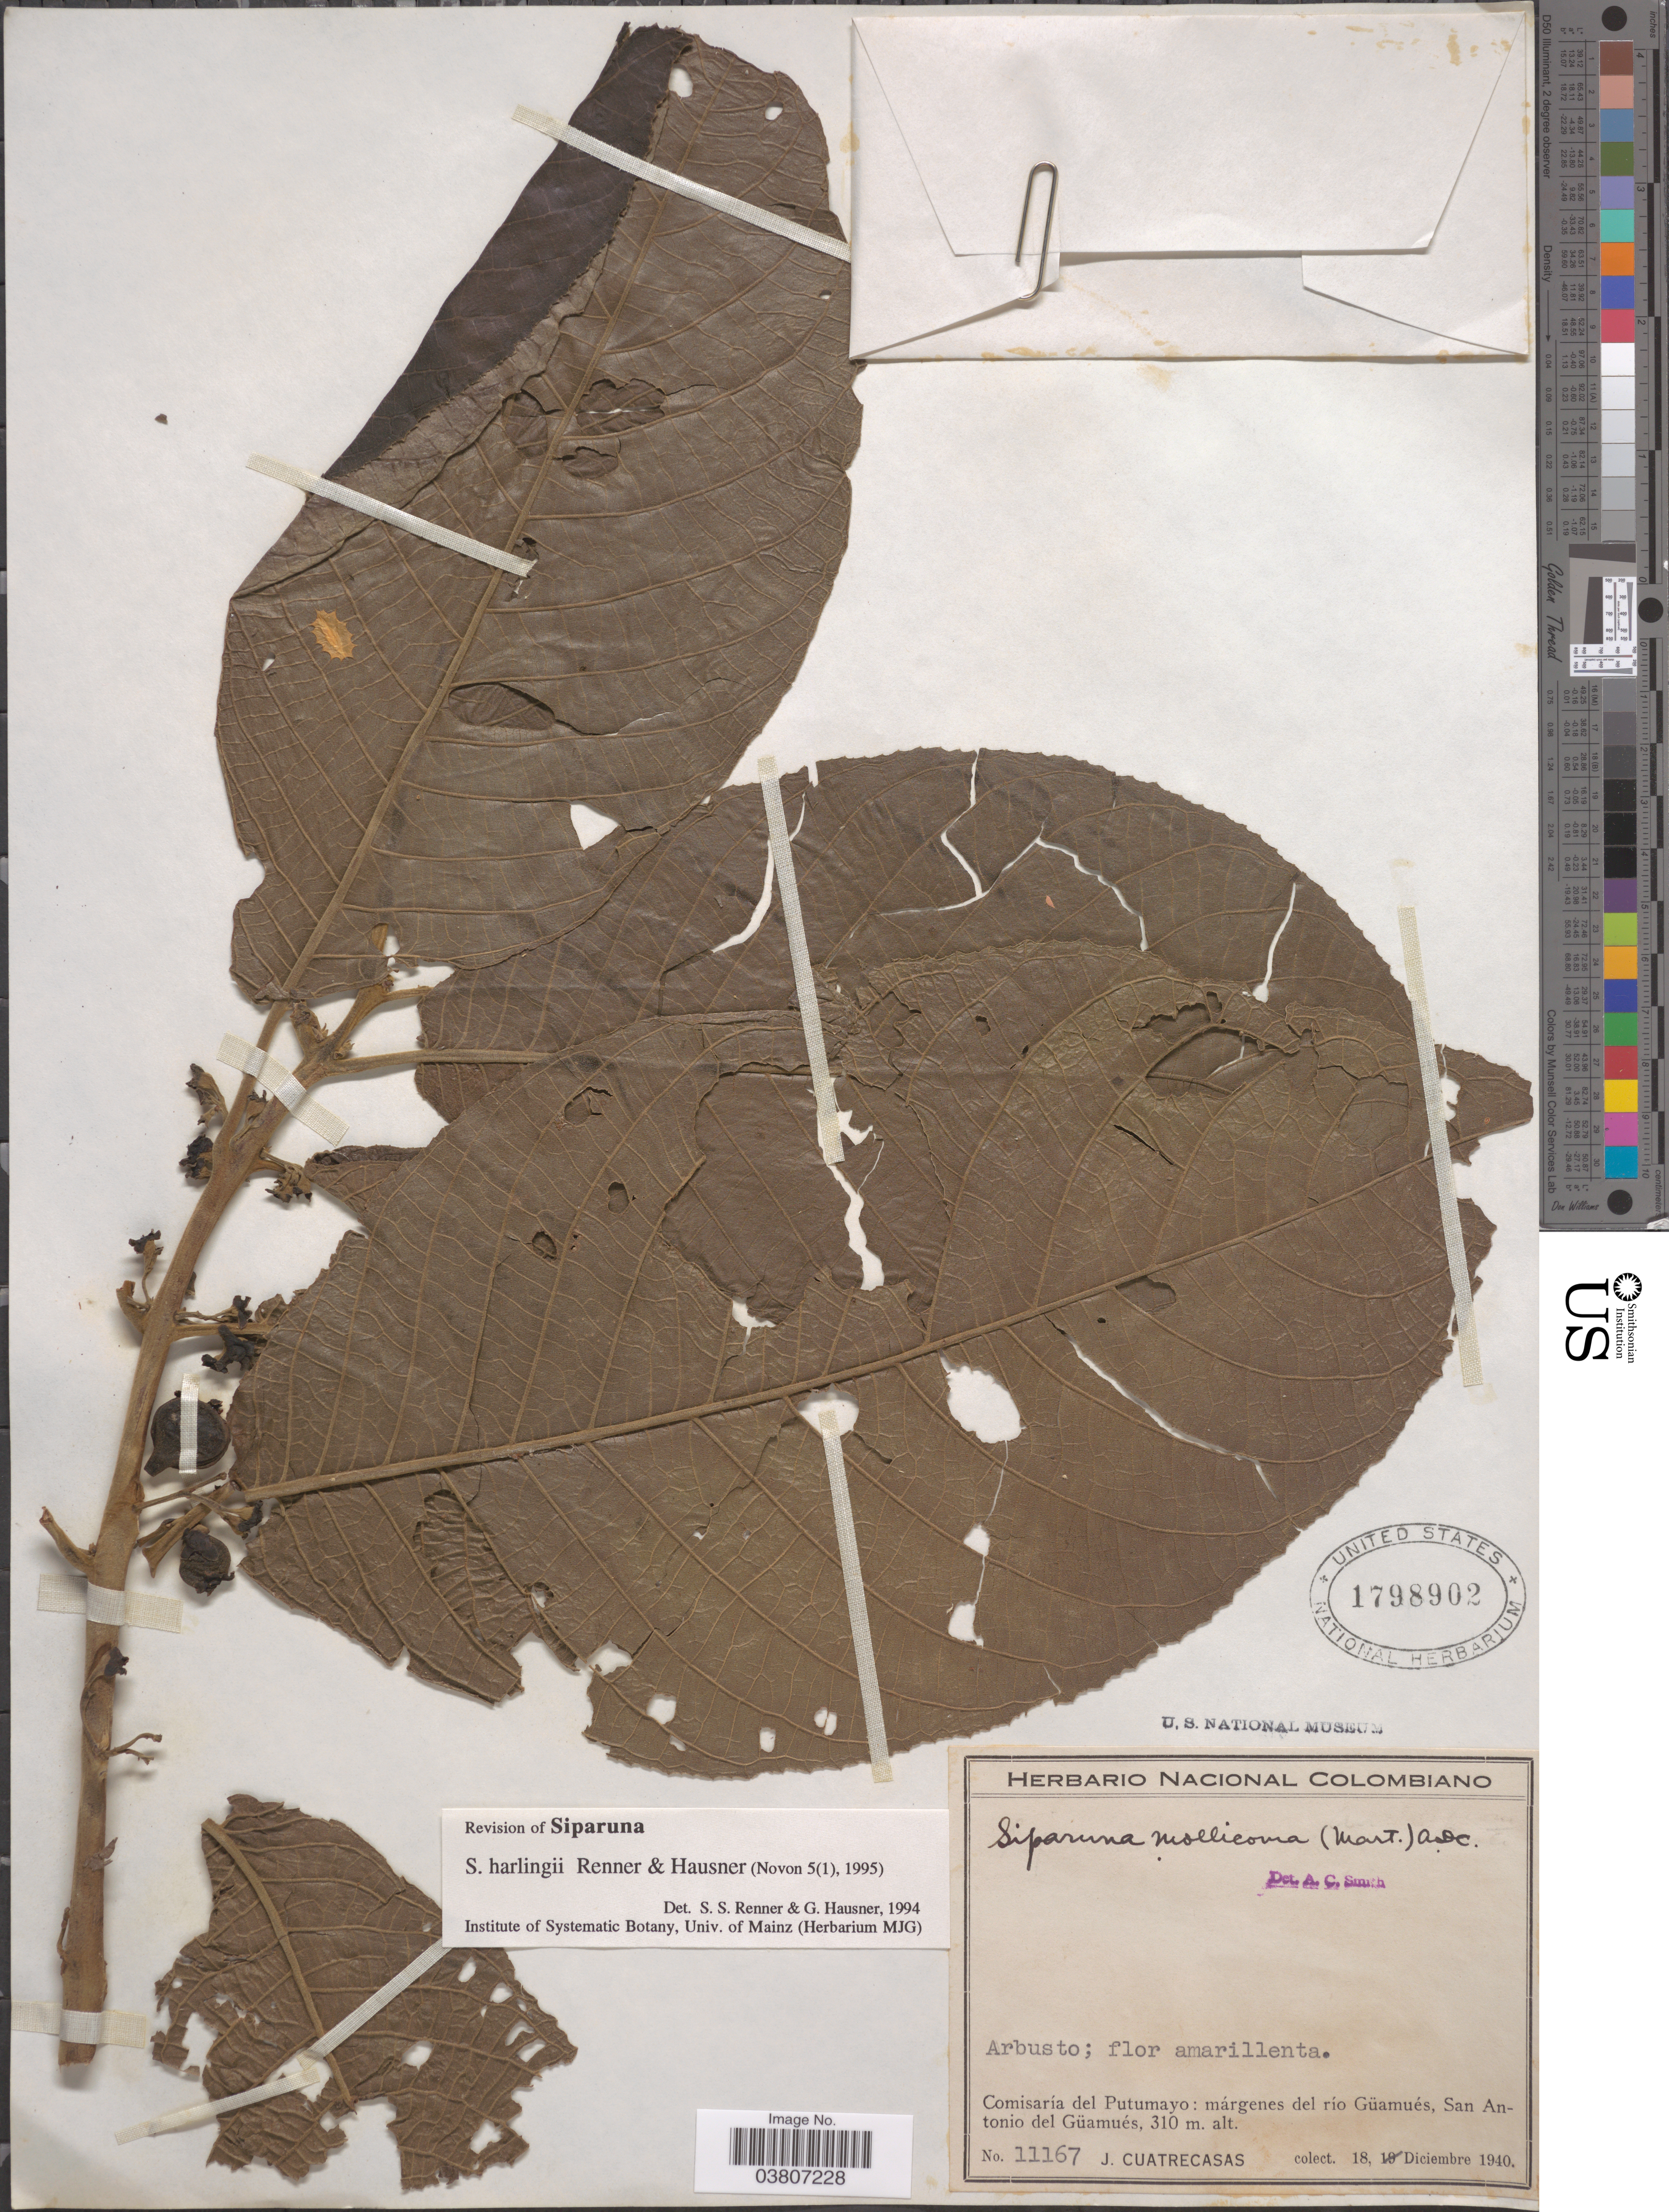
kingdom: Plantae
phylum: Tracheophyta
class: Magnoliopsida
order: Laurales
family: Siparunaceae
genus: Siparuna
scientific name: Siparuna harlingii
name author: S.S. Renner & Hausner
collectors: J. Cuatrecasas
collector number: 11167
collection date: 1940-12-18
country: Colombia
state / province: Putumayo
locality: Comisaría del Putumayo: márgenes del río Güamués, San Antonio del Güamués.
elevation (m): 310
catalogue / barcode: US 1798902